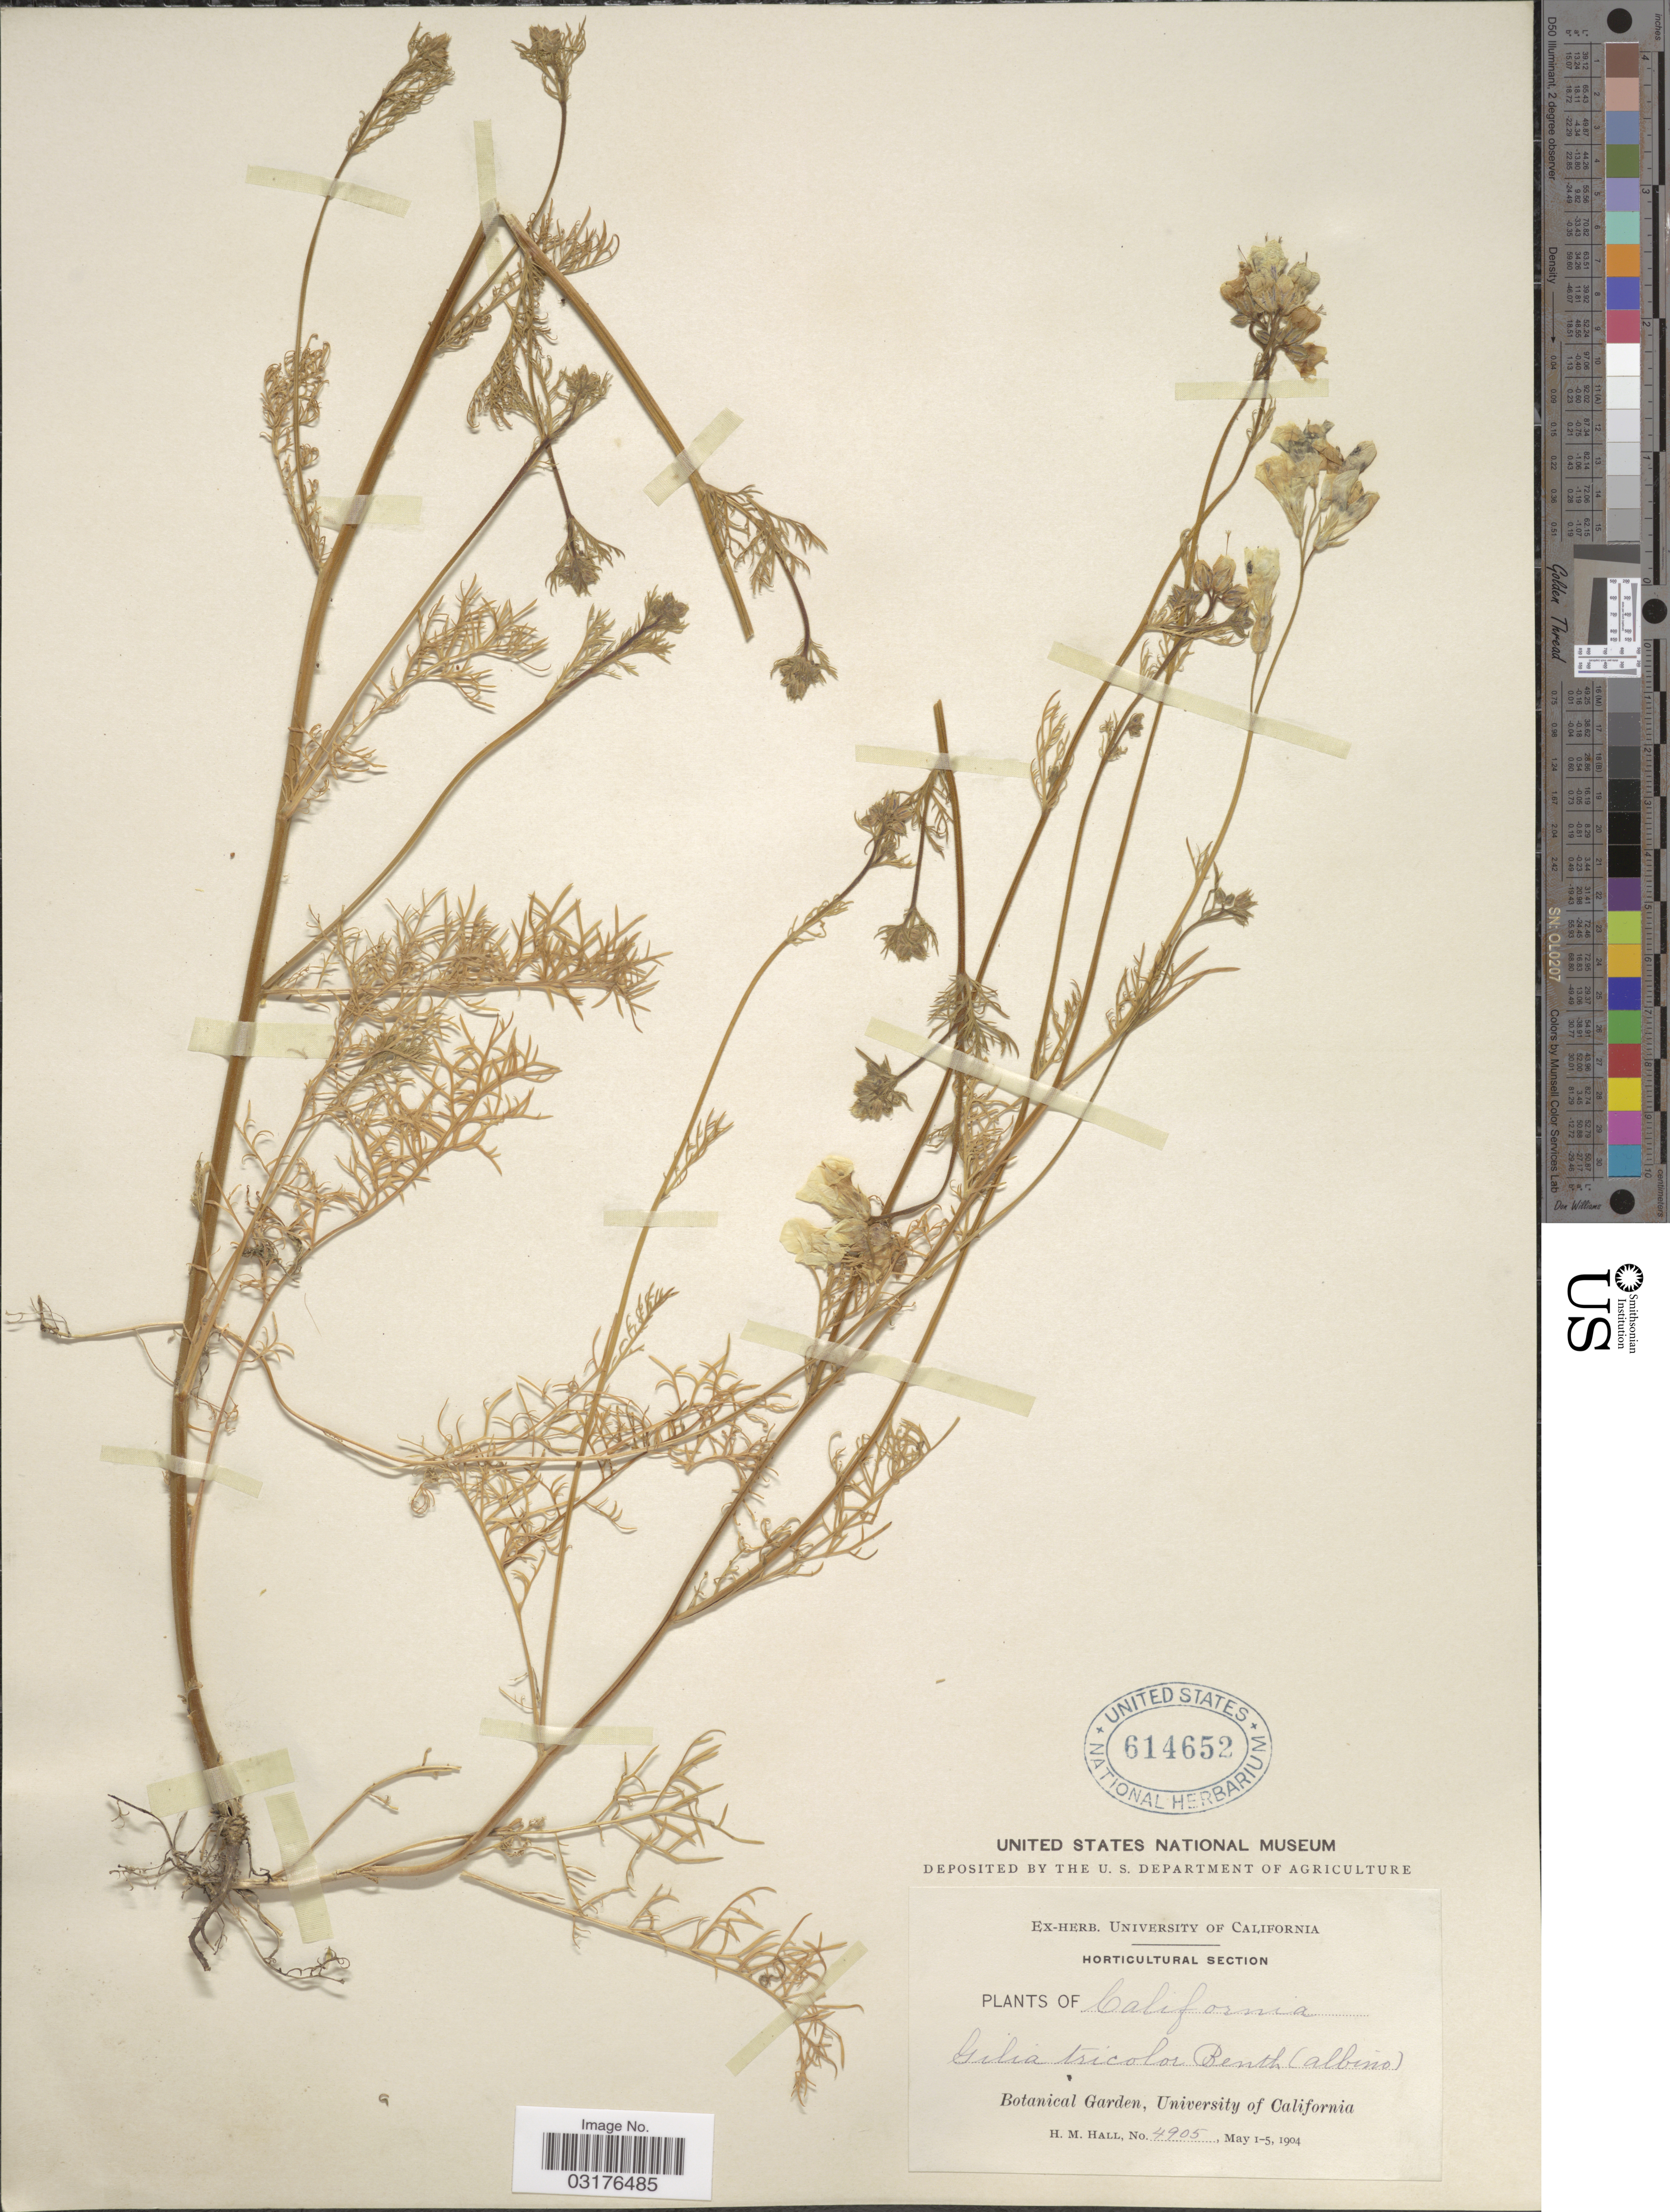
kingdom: Plantae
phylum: Tracheophyta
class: Magnoliopsida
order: Ericales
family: Polemoniaceae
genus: Gilia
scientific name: Gilia tricolor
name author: Benth.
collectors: H. M. Hall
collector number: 4905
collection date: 1904-05-01/1904-05-05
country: United States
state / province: California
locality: Botanical Garden, University of California.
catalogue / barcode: US 614652